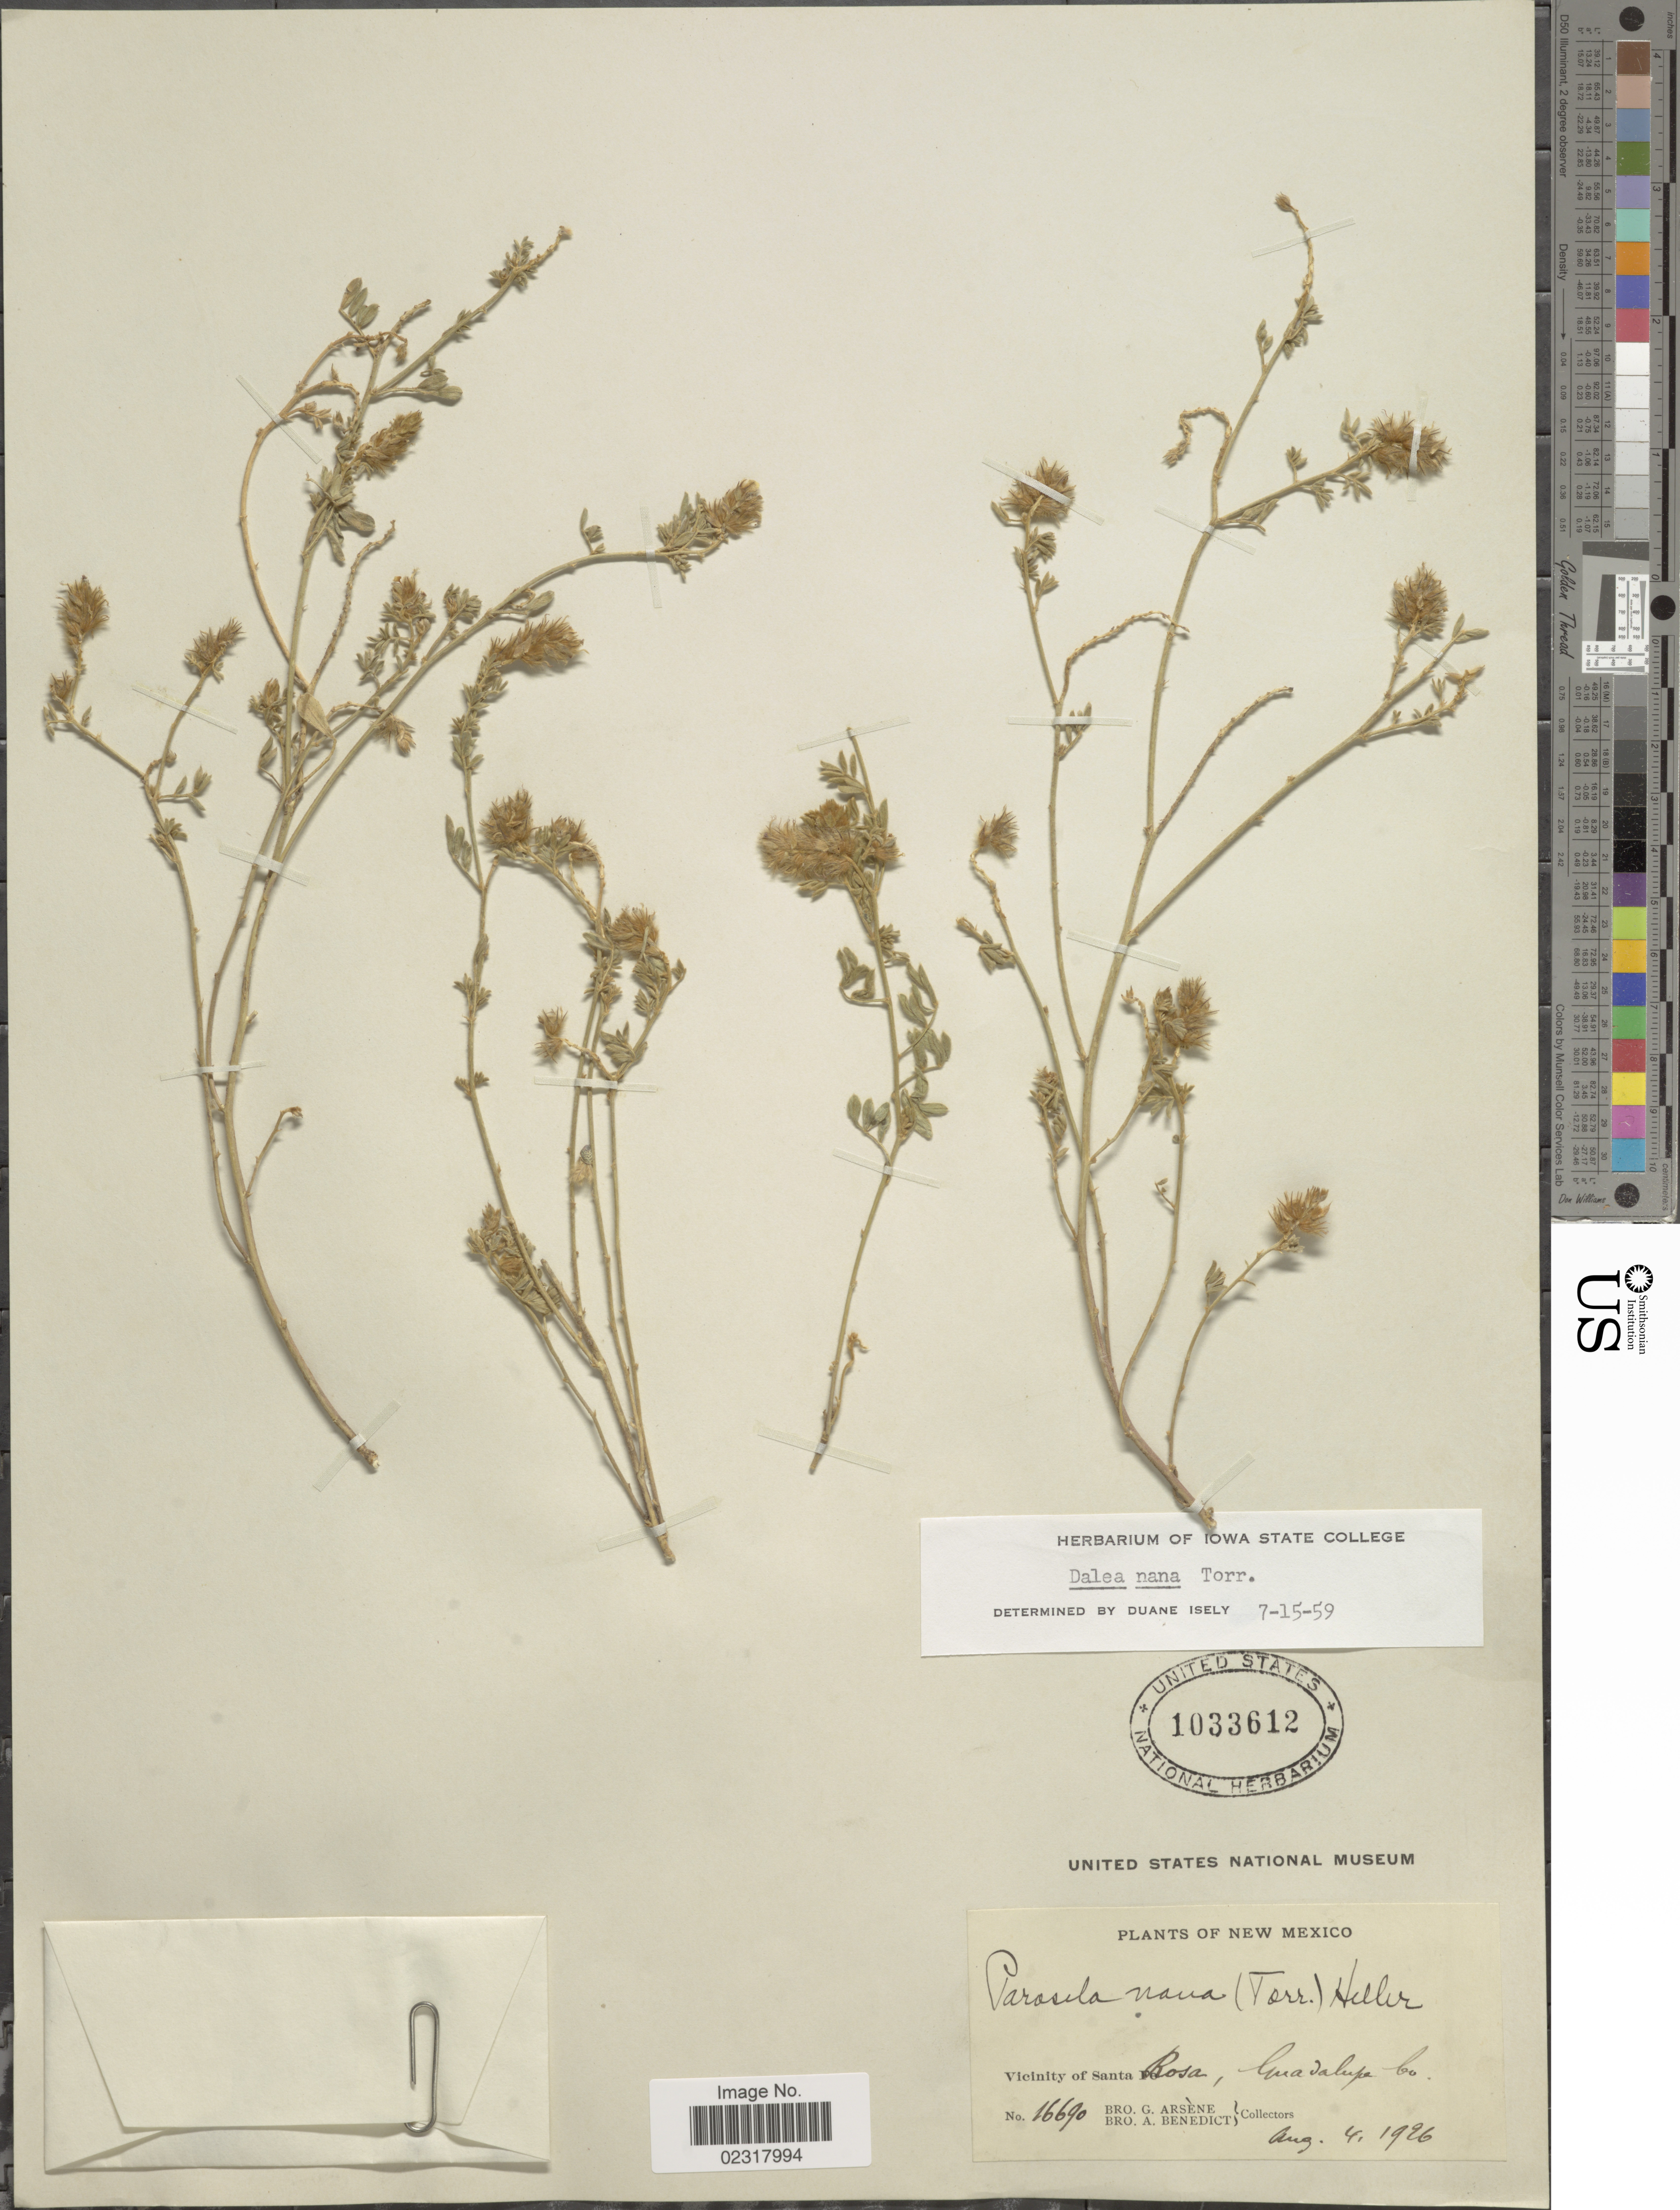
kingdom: Plantae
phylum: Tracheophyta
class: Magnoliopsida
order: Fabales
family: Fabaceae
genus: Dalea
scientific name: Dalea nana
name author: Torr. & A. Gray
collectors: Bro. G. Arsène & Bro. A. Benedict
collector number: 16690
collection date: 1926-08-04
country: United States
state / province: New Mexico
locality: Vicinity of Santa Rosa, Guadalupe Co.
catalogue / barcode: US 1033612